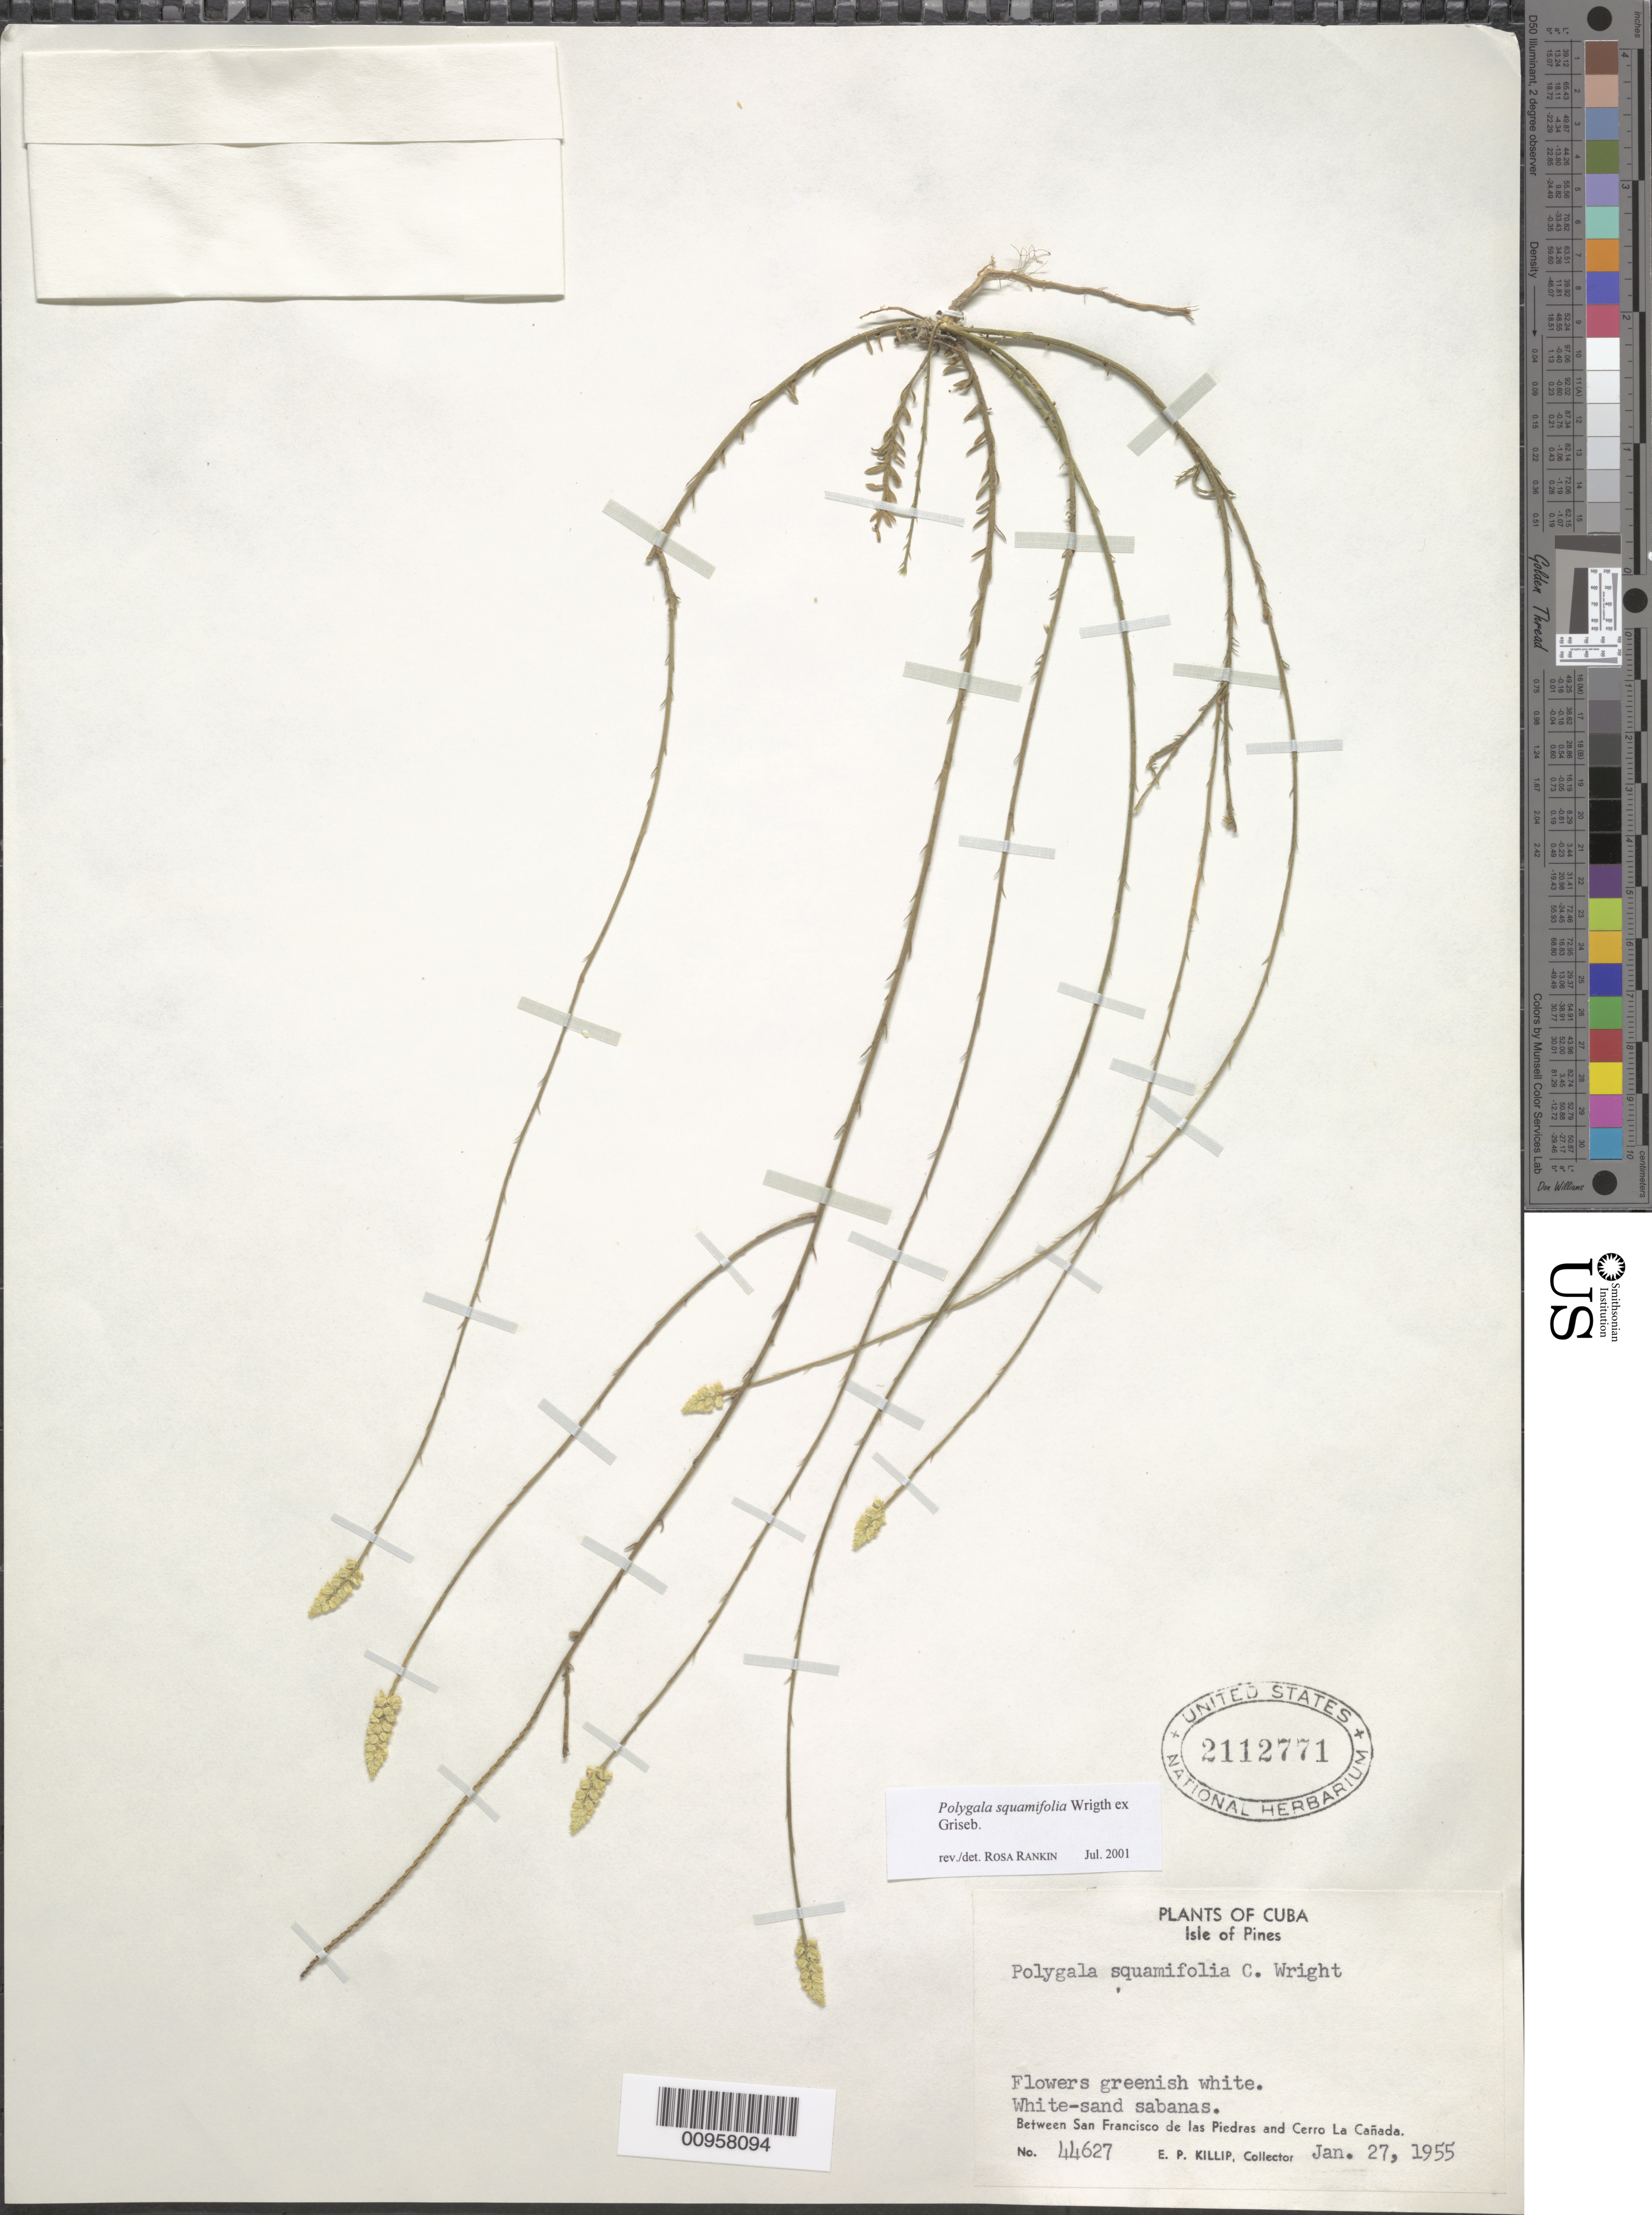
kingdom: Plantae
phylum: Tracheophyta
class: Magnoliopsida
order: Fabales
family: Polygalaceae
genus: Polygala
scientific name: Polygala squamifolia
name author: C. Wright in Griseb.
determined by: Rankin Rodriguez, Rosa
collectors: E. P. Killip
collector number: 44627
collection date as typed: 27 Jan 1955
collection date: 1955-01-27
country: Cuba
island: Isla de la Juventud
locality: Isle of Pines, between San Francisco de las Piedras and Cerro La Cañada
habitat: White-sand sabanas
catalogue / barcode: US 2112771